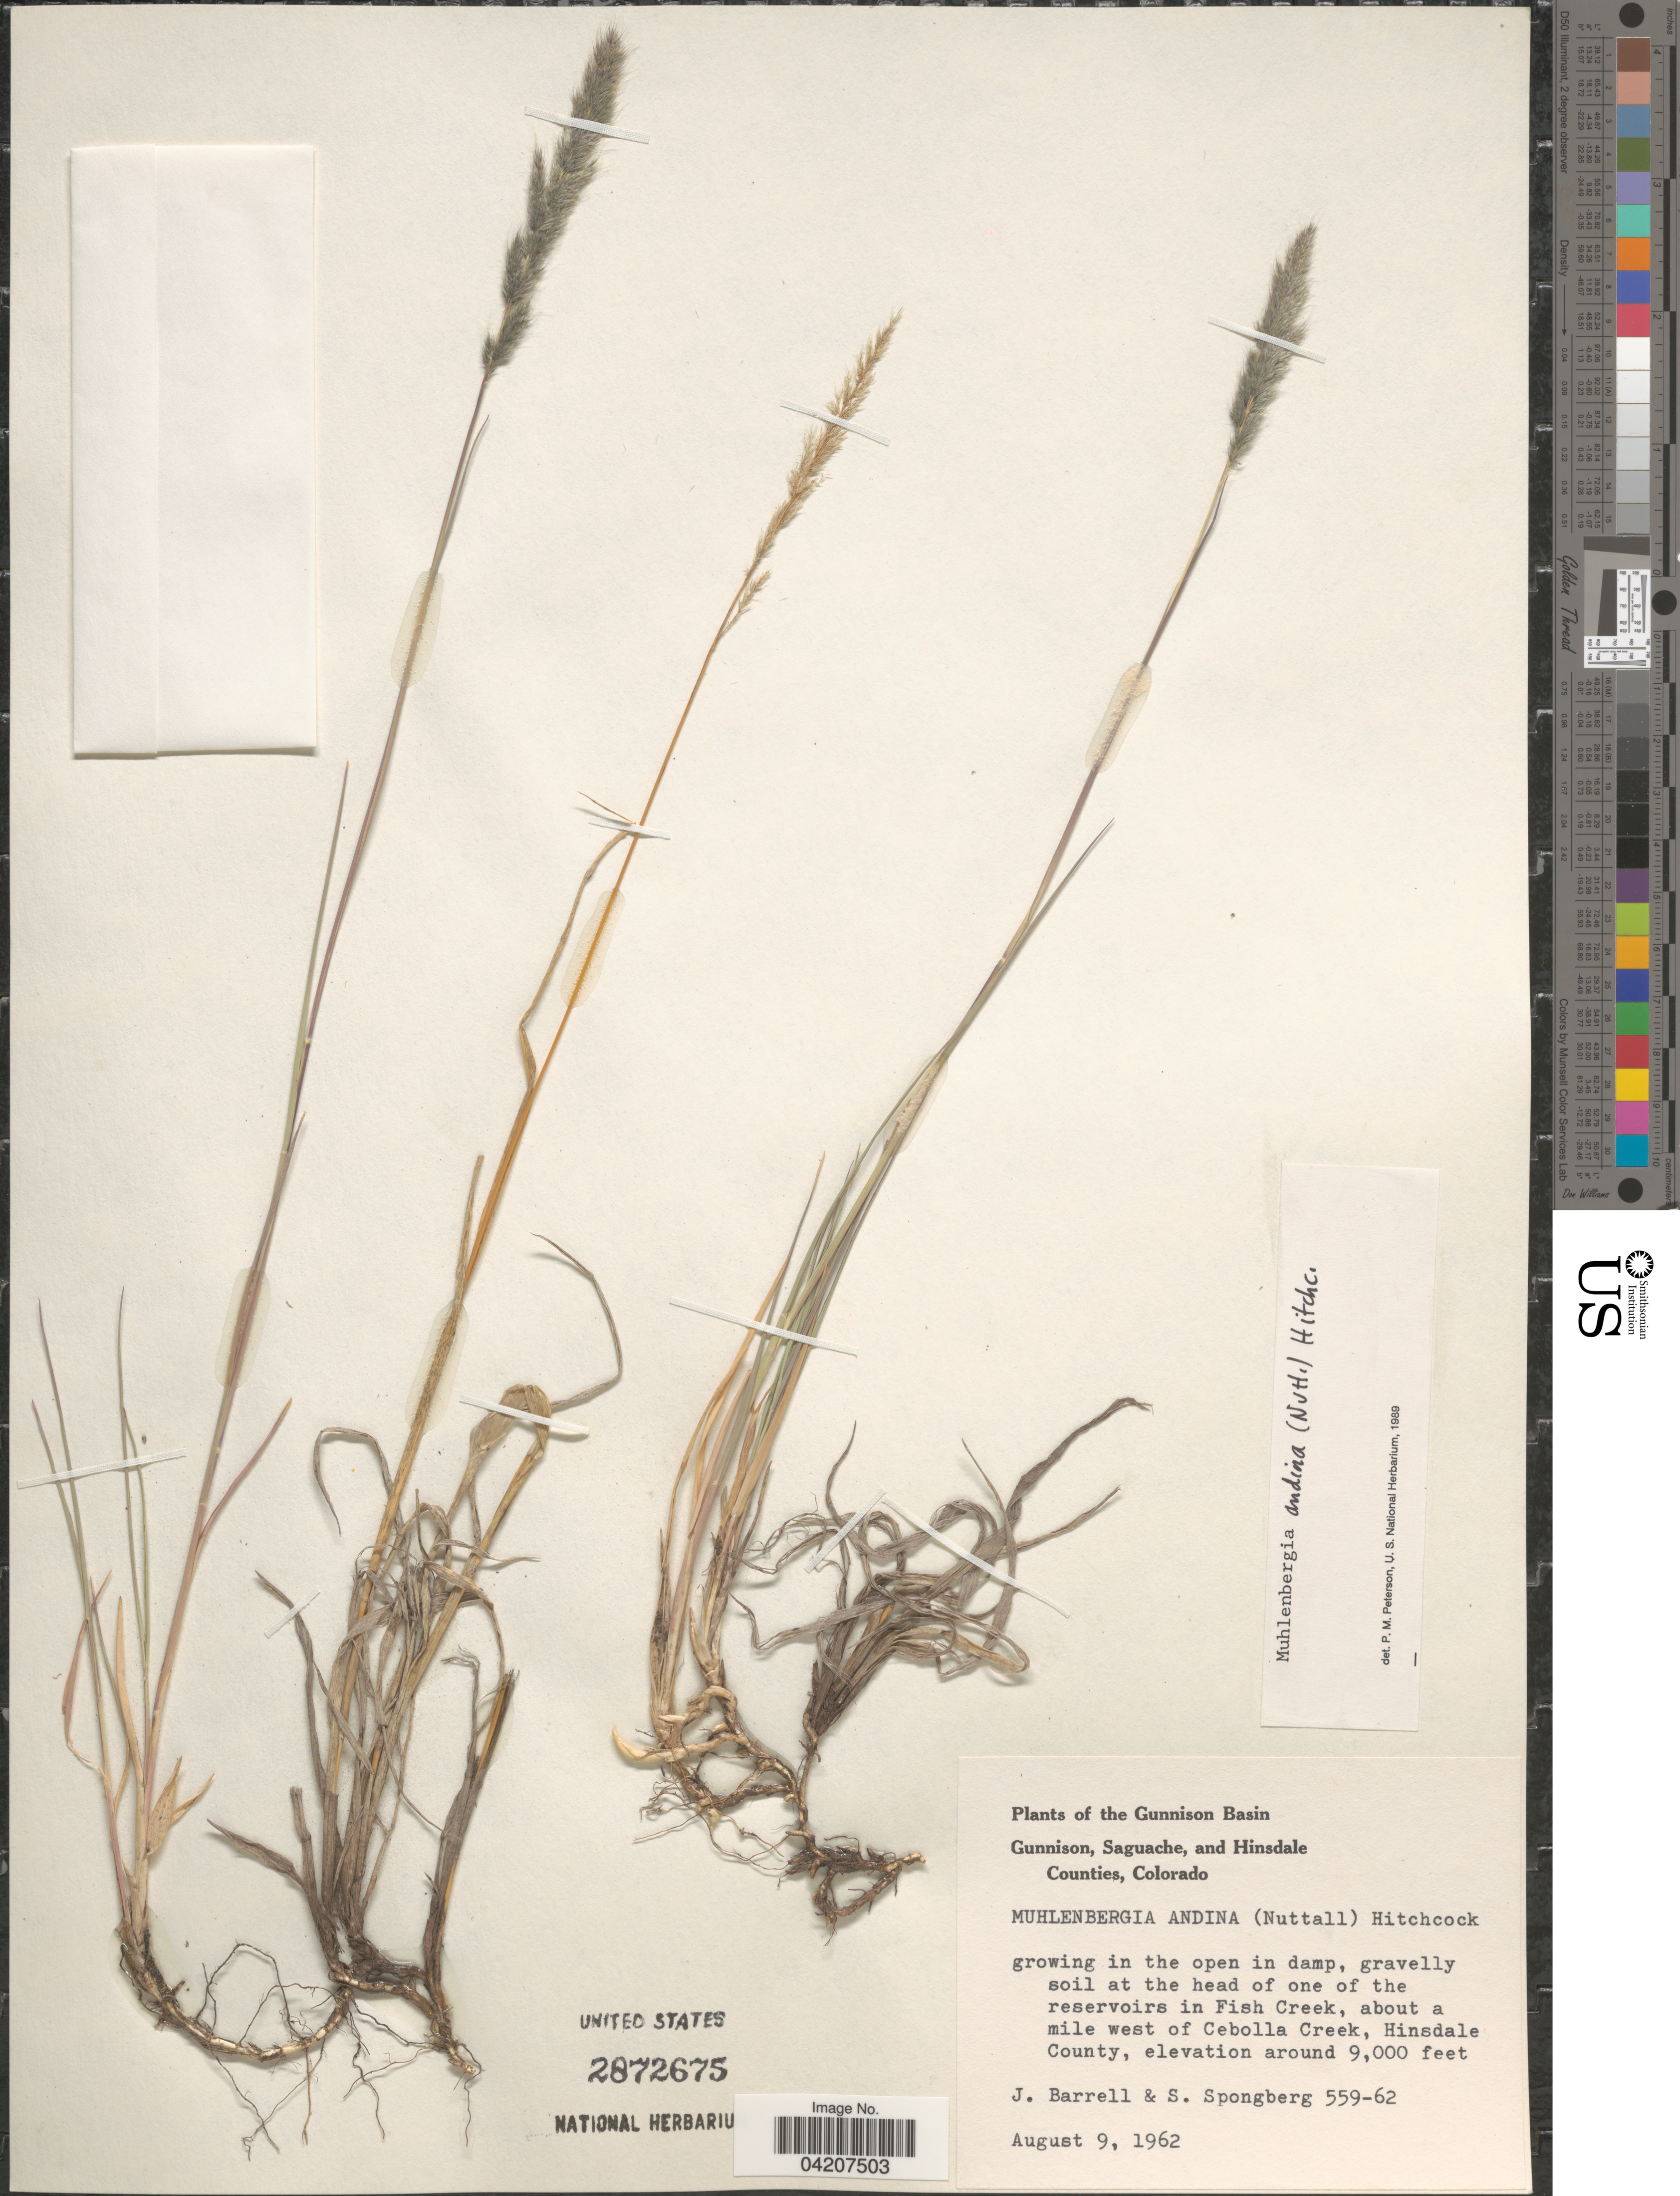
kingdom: Plantae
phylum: Tracheophyta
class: Liliopsida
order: Poales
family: Poaceae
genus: Muhlenbergia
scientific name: Muhlenbergia andina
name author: (Nutt.) Hitchc.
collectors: J. Barrell & S. A.Spongberg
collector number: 559-62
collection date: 1962-08-09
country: United States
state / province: Colorado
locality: The Gunnison Basin. Gunnison, Saguache, and Hinsdale Counties. Growing in the open in damp, gravelly soil at the head of one of the reservoirs in Fish Creek, about a mile west of Cebolla Creek, Hinsdale County.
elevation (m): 2743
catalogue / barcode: US 2872675